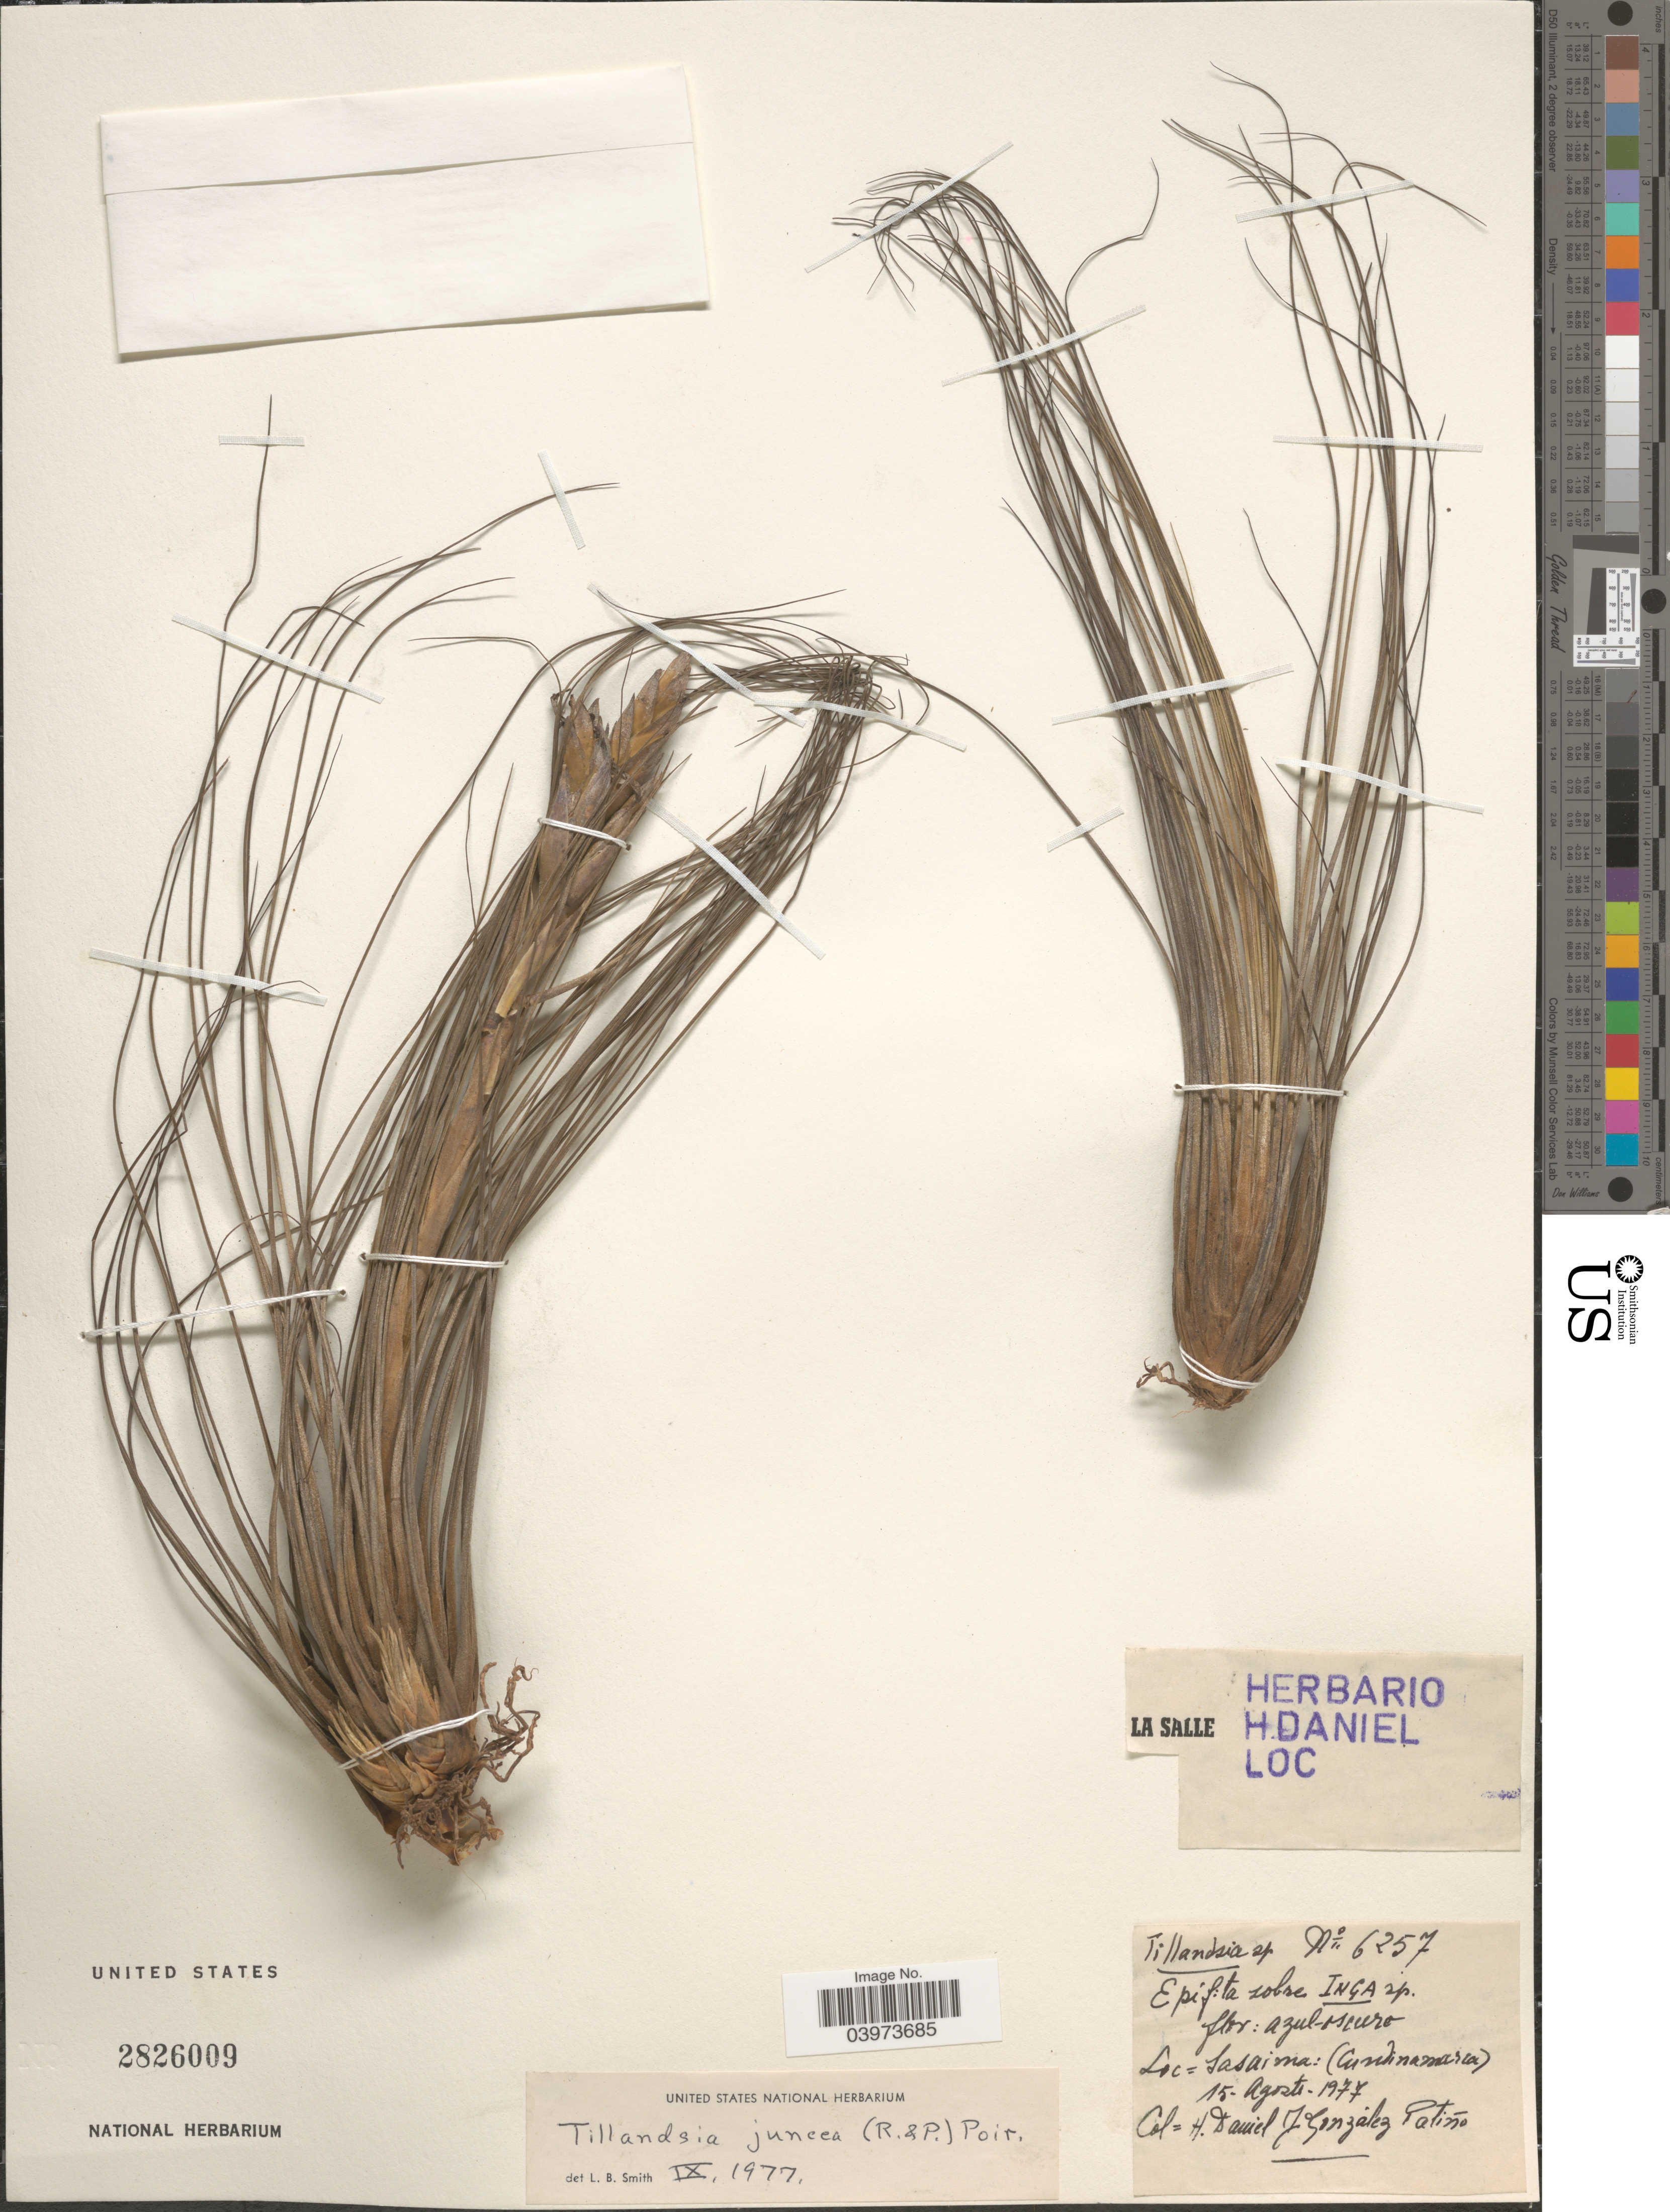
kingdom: Plantae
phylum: Tracheophyta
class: Liliopsida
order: Poales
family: Bromeliaceae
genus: Tillandsia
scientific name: Tillandsia juncea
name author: (Ruiz & Pav.) Poir.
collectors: H. Daniel & D. Gonzalez-Patino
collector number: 6257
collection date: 1977-08-15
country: Colombia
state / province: Cundinamarca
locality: Sasaima.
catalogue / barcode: US 2826009